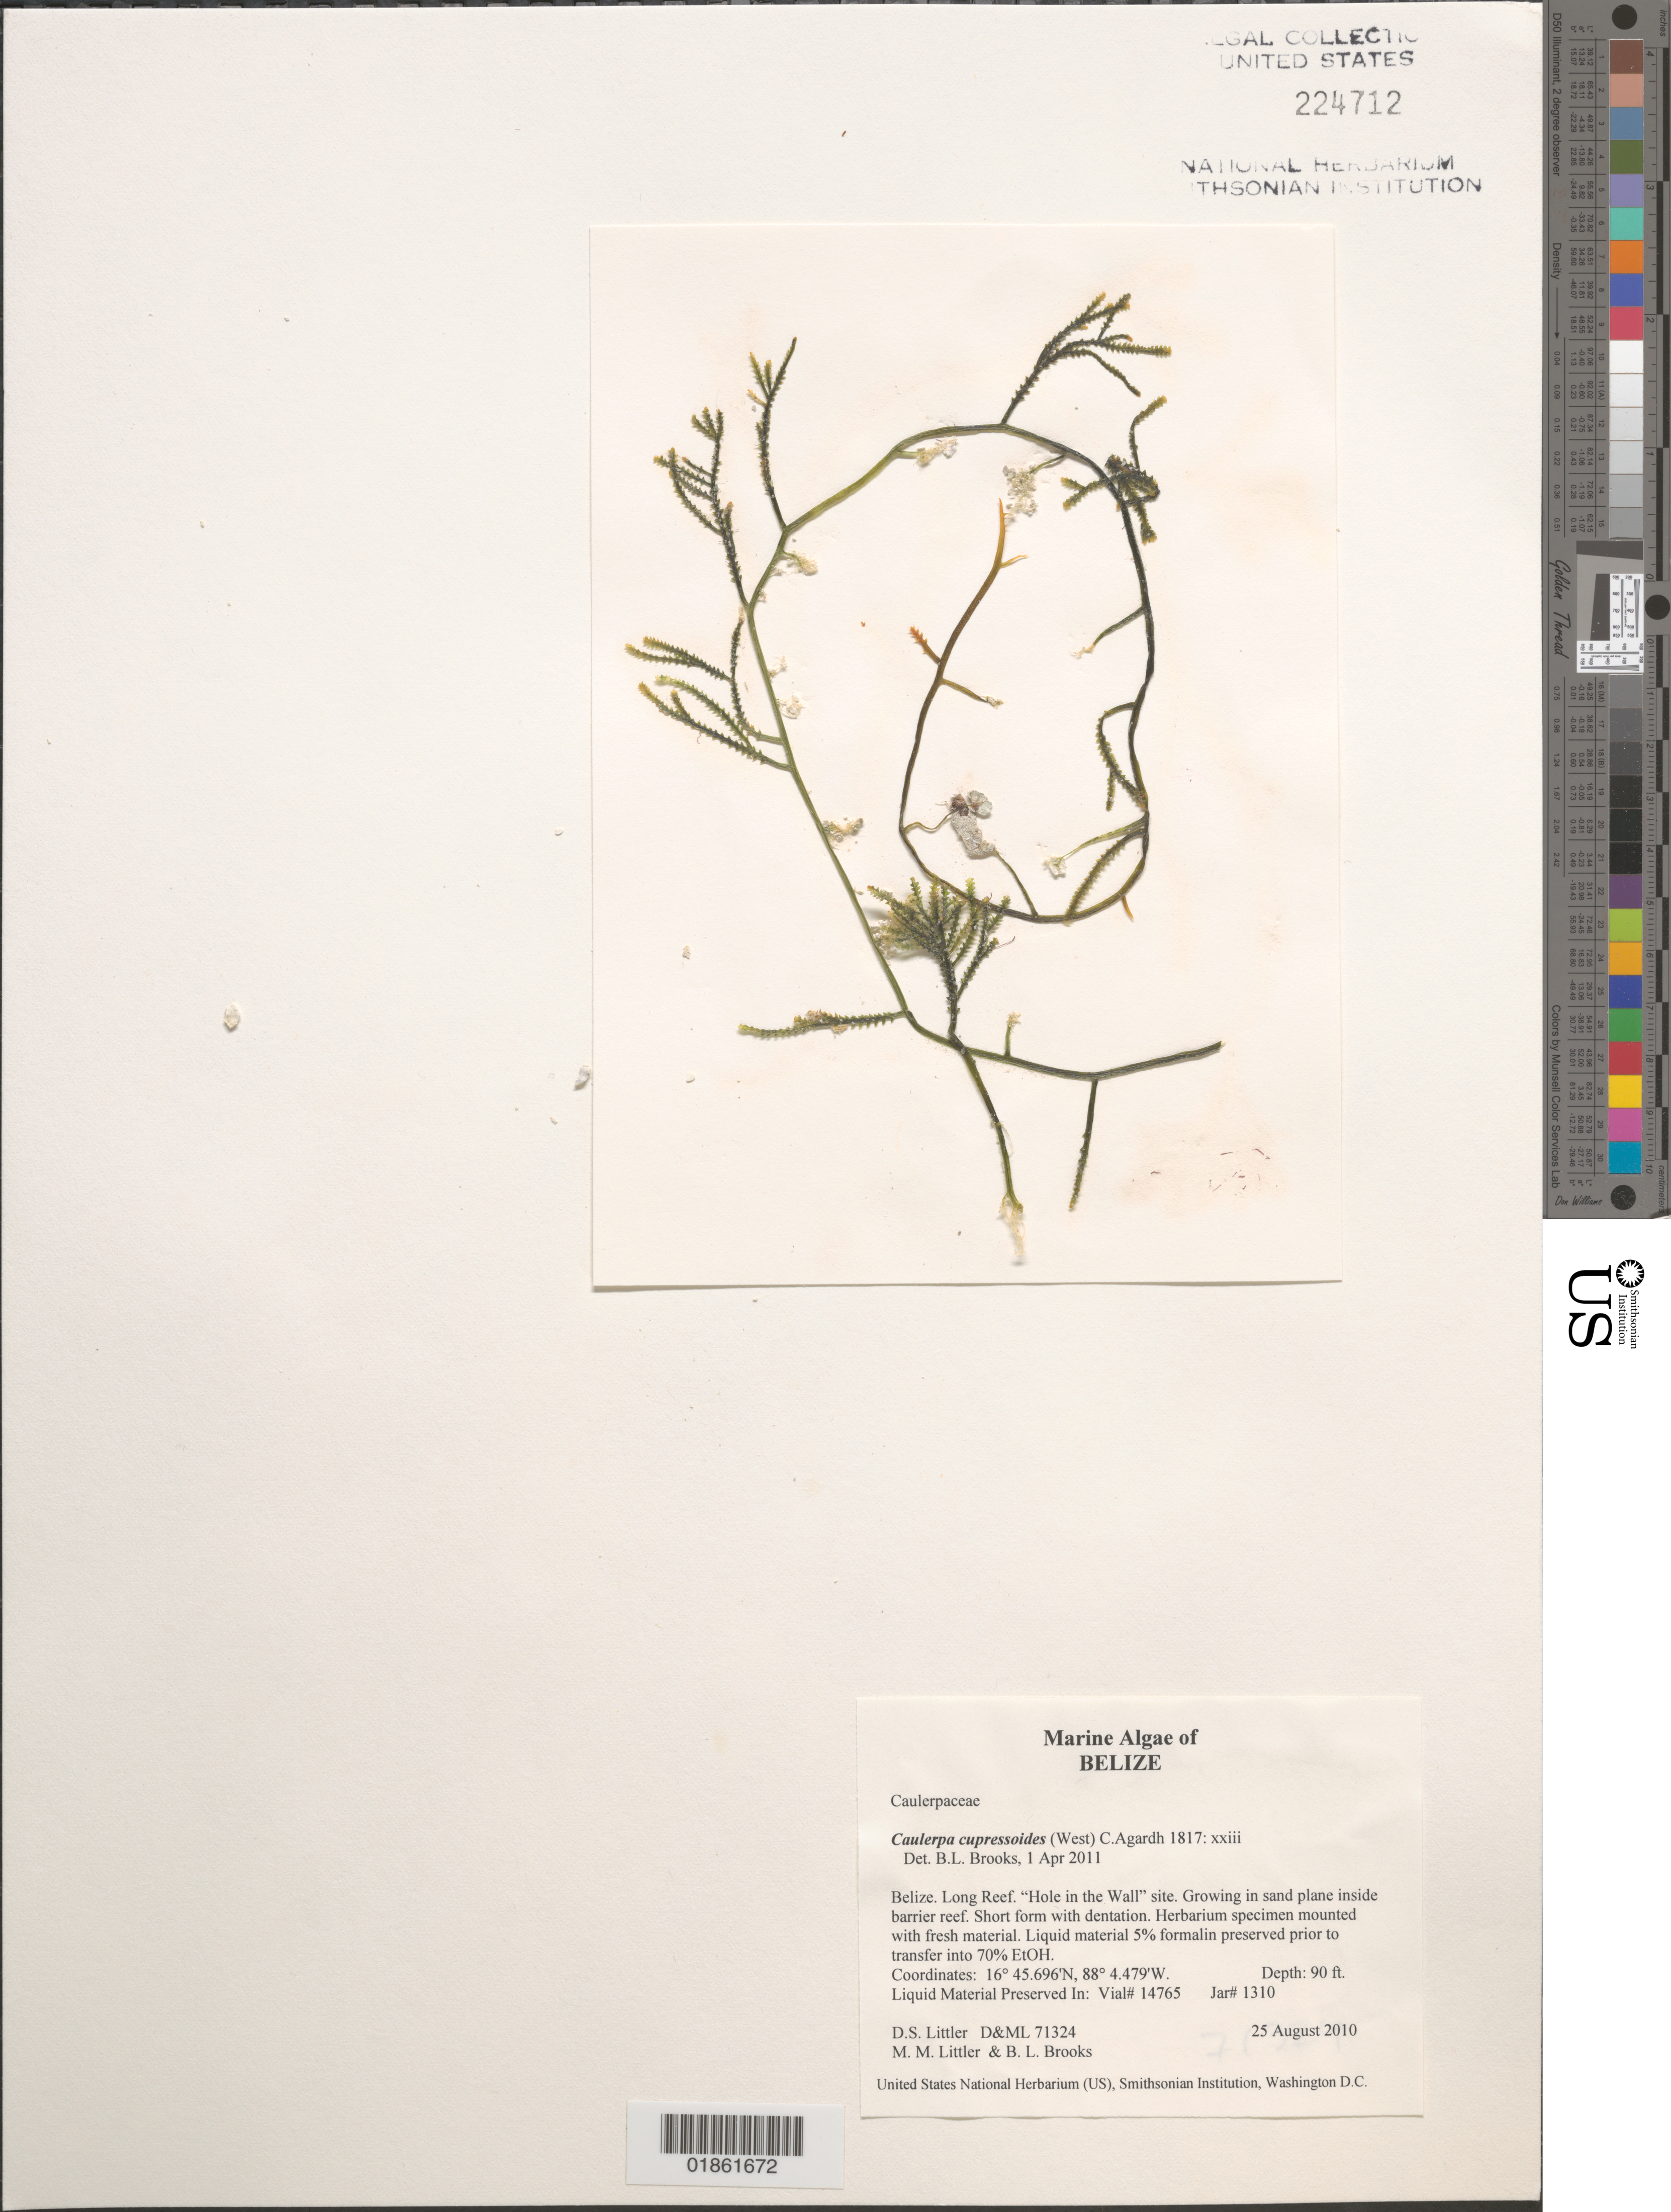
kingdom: Plantae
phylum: Chlorophyta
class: Ulvophyceae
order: Bryopsidales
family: Caulerpaceae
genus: Caulerpa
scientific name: Caulerpa cupressoides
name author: (Vahl) C. Agardh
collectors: D. S. Littler & M. M. Littler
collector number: D&ML 71324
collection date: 2010-08-25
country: Belize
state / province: Stann Creek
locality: Long Reef. Hole-in-the-Wall Reef.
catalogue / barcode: US 224712